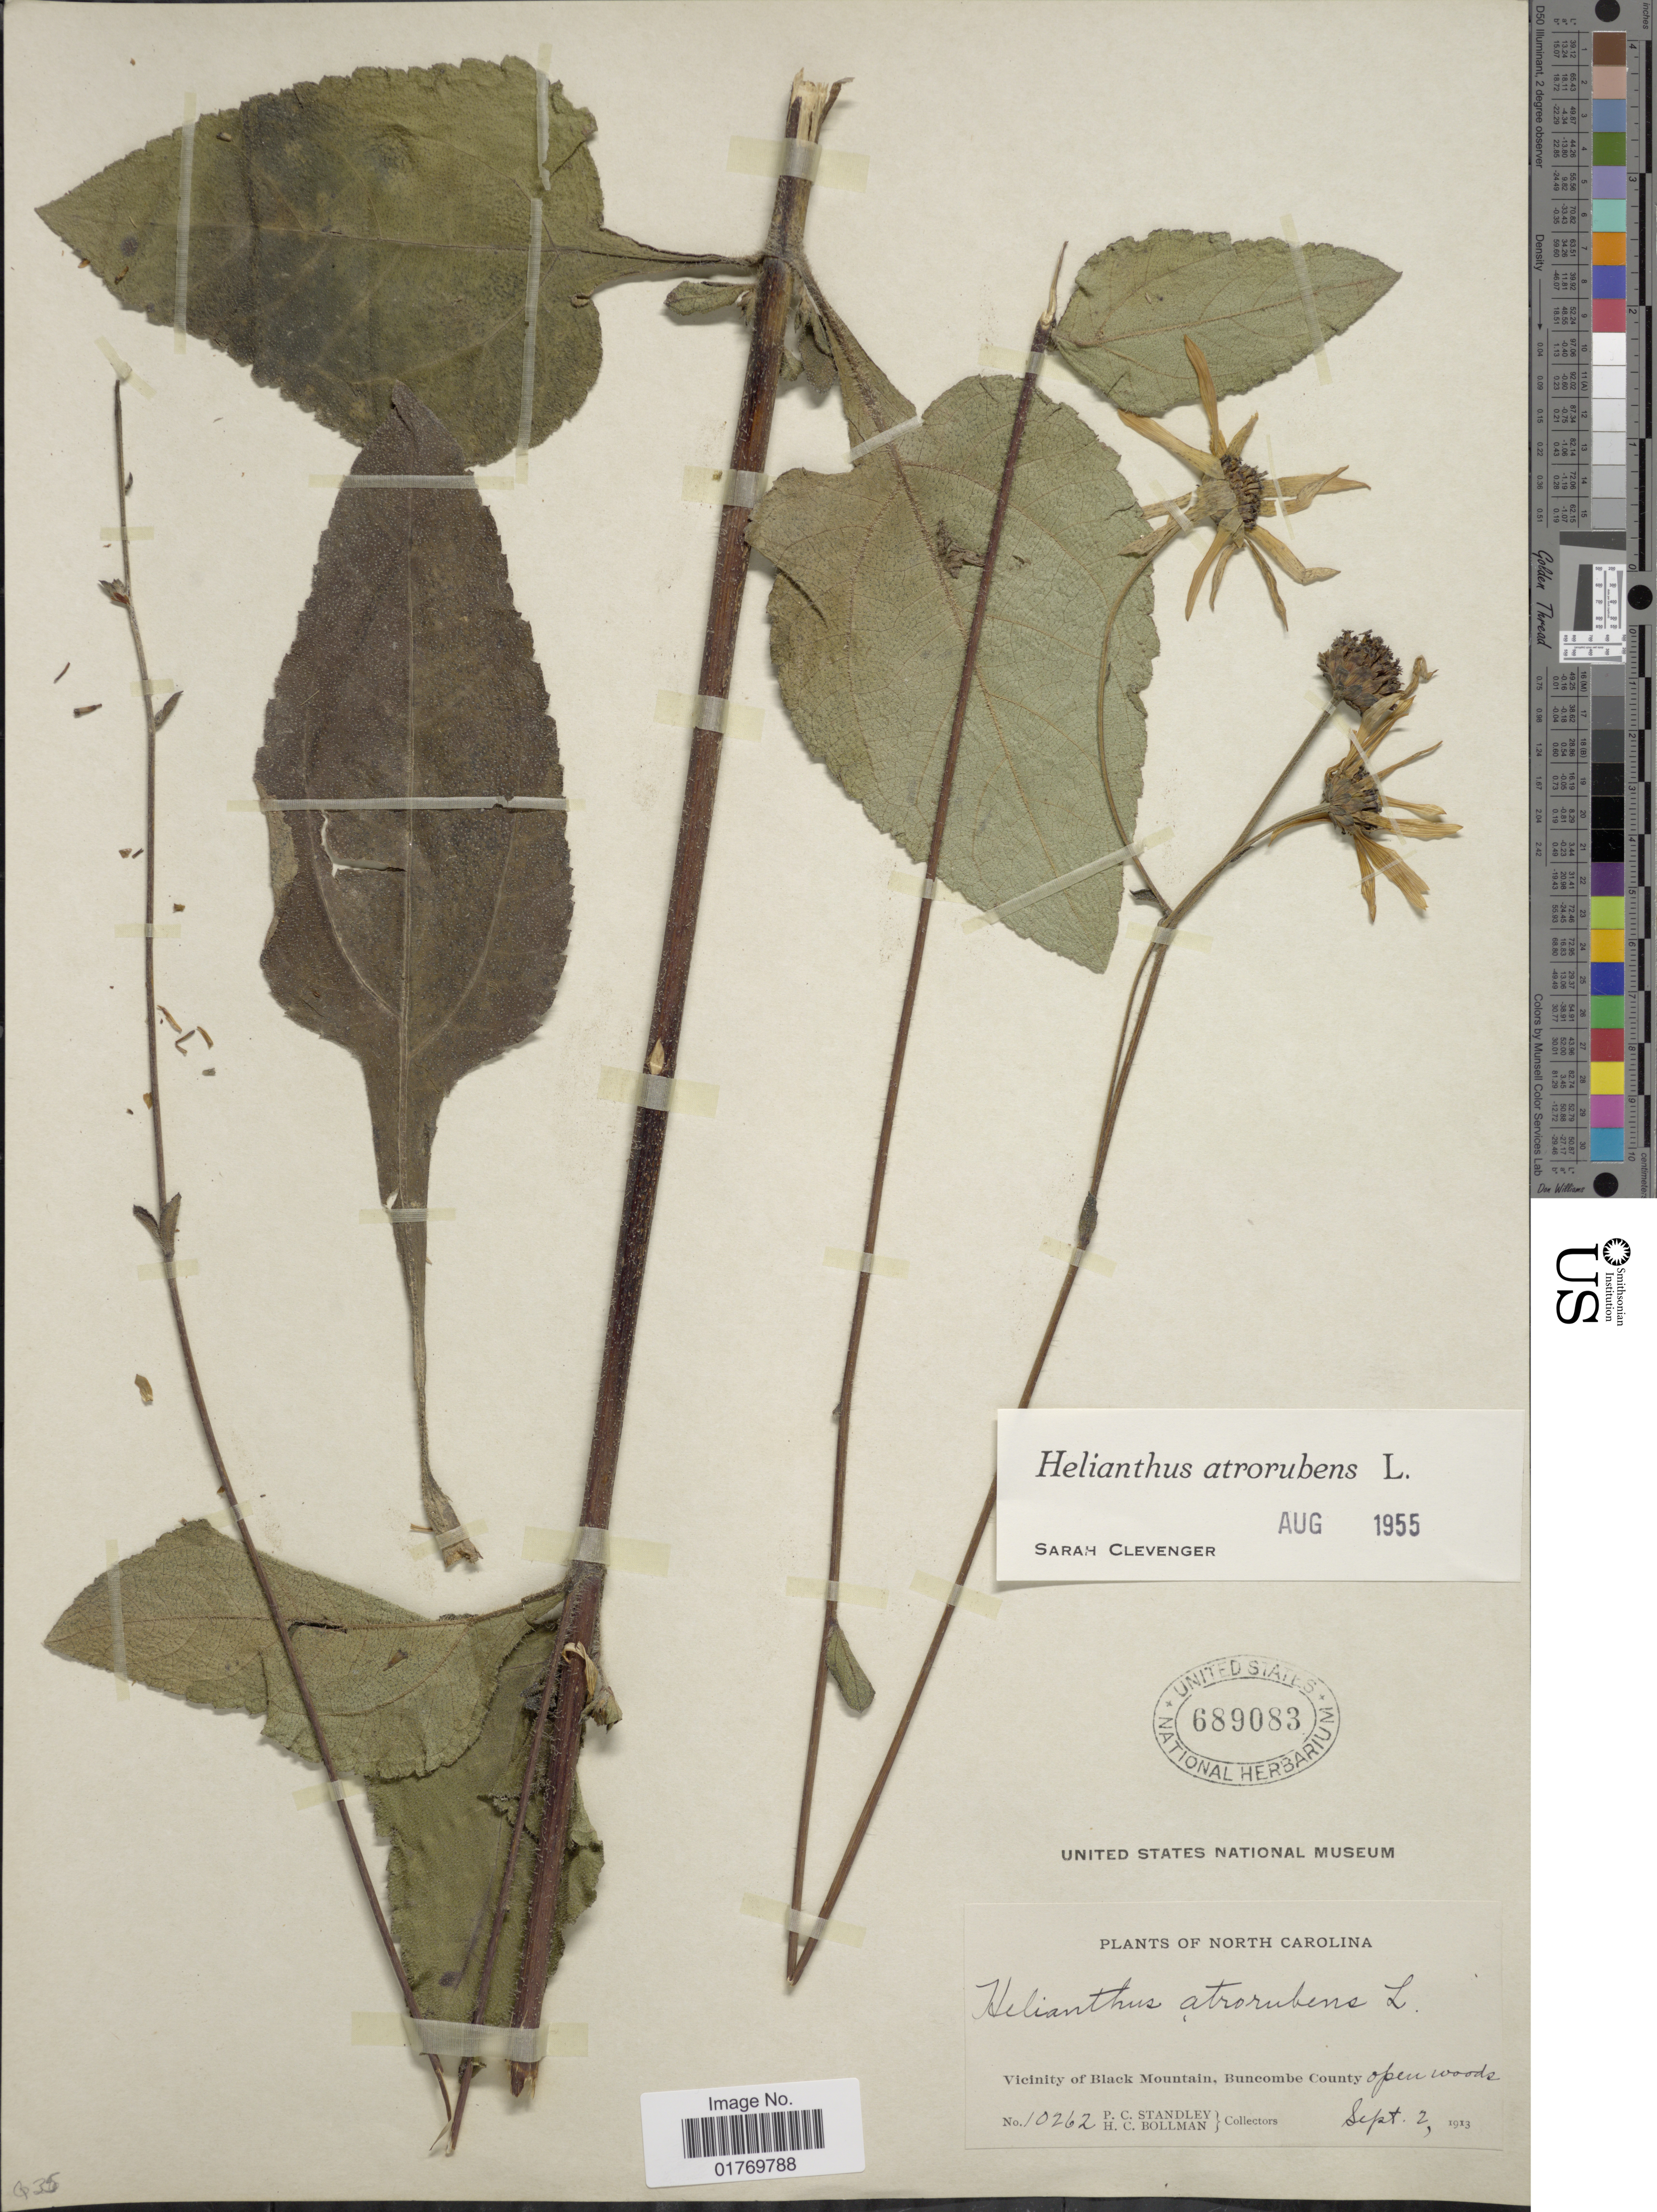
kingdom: Plantae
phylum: Tracheophyta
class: Magnoliopsida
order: Asterales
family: Asteraceae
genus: Helianthus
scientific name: Helianthus atrorubens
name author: L.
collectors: P. C. Standley & H. C. Bollman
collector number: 10262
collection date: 1913-09-02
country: United States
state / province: North Carolina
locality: Vicinity of Black Mountain, Buncombe County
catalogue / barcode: US 689083